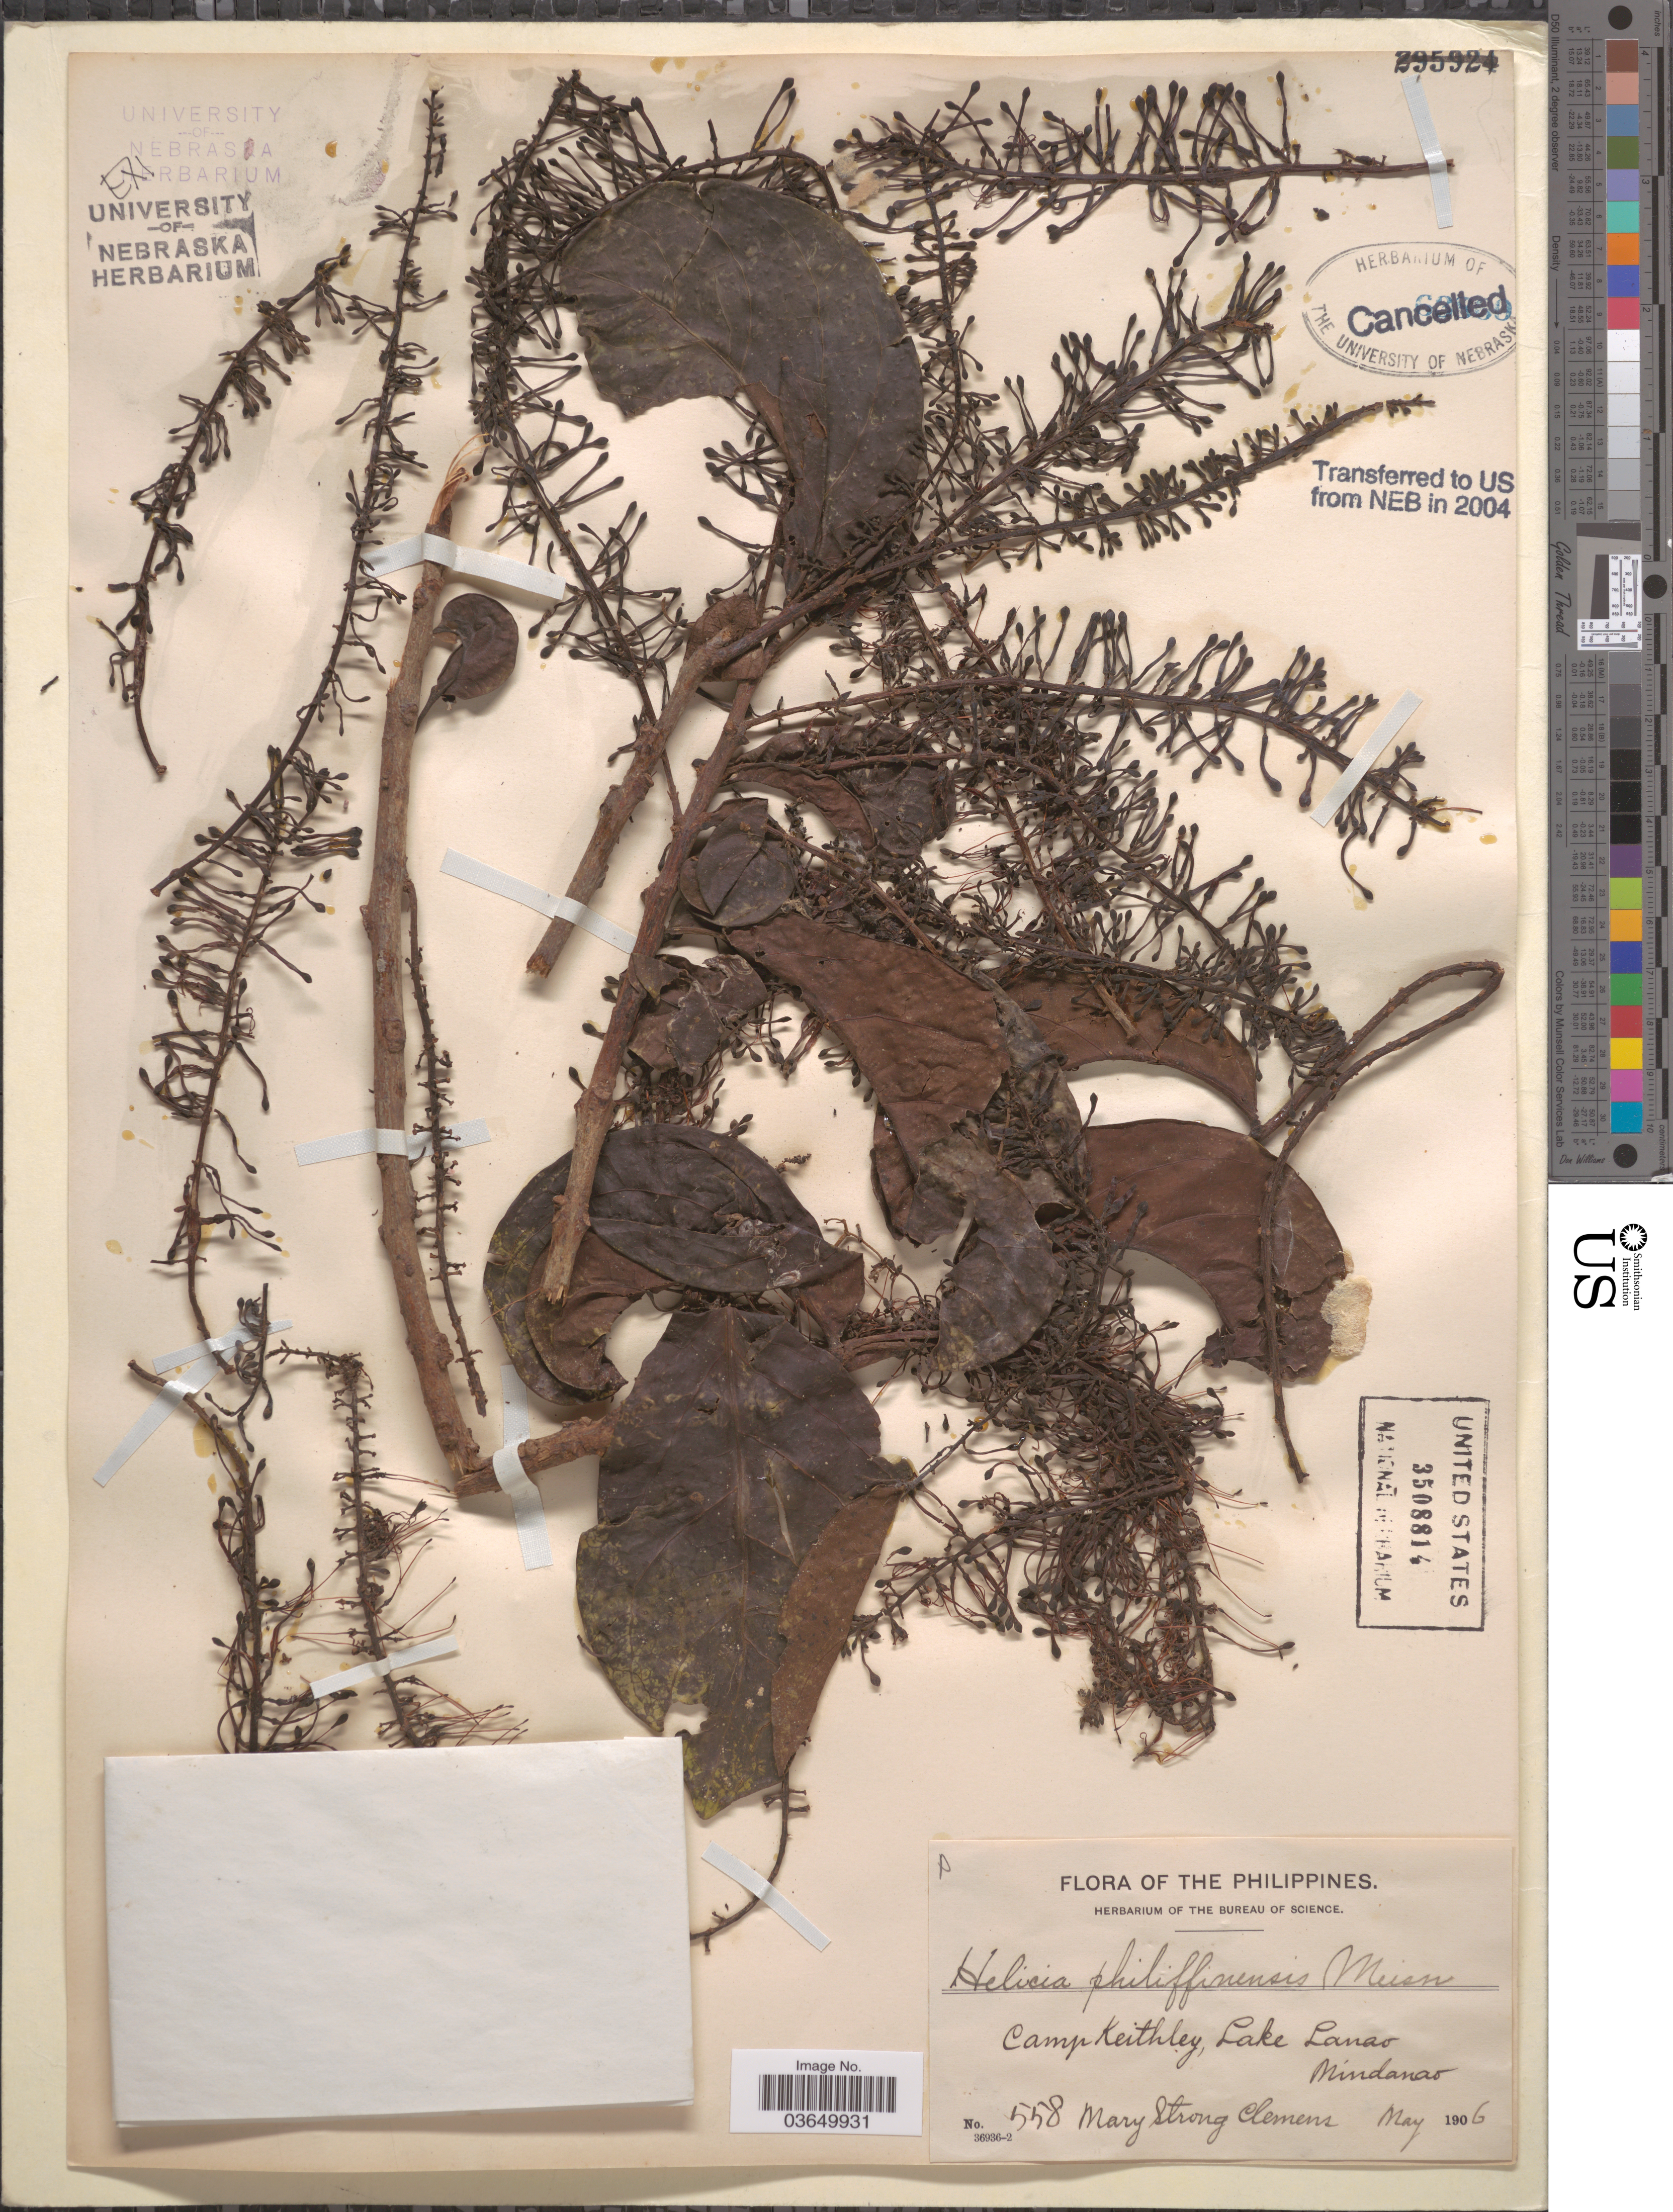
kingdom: Plantae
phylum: Tracheophyta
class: Magnoliopsida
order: Proteales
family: Proteaceae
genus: Helicia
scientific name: Helicia cumingiana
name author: C. Presl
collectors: M. S. Clemens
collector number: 558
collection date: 1906-05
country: Philippines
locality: Camp Keithley, Lake Lanao, Mindanao.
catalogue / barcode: US 3508814